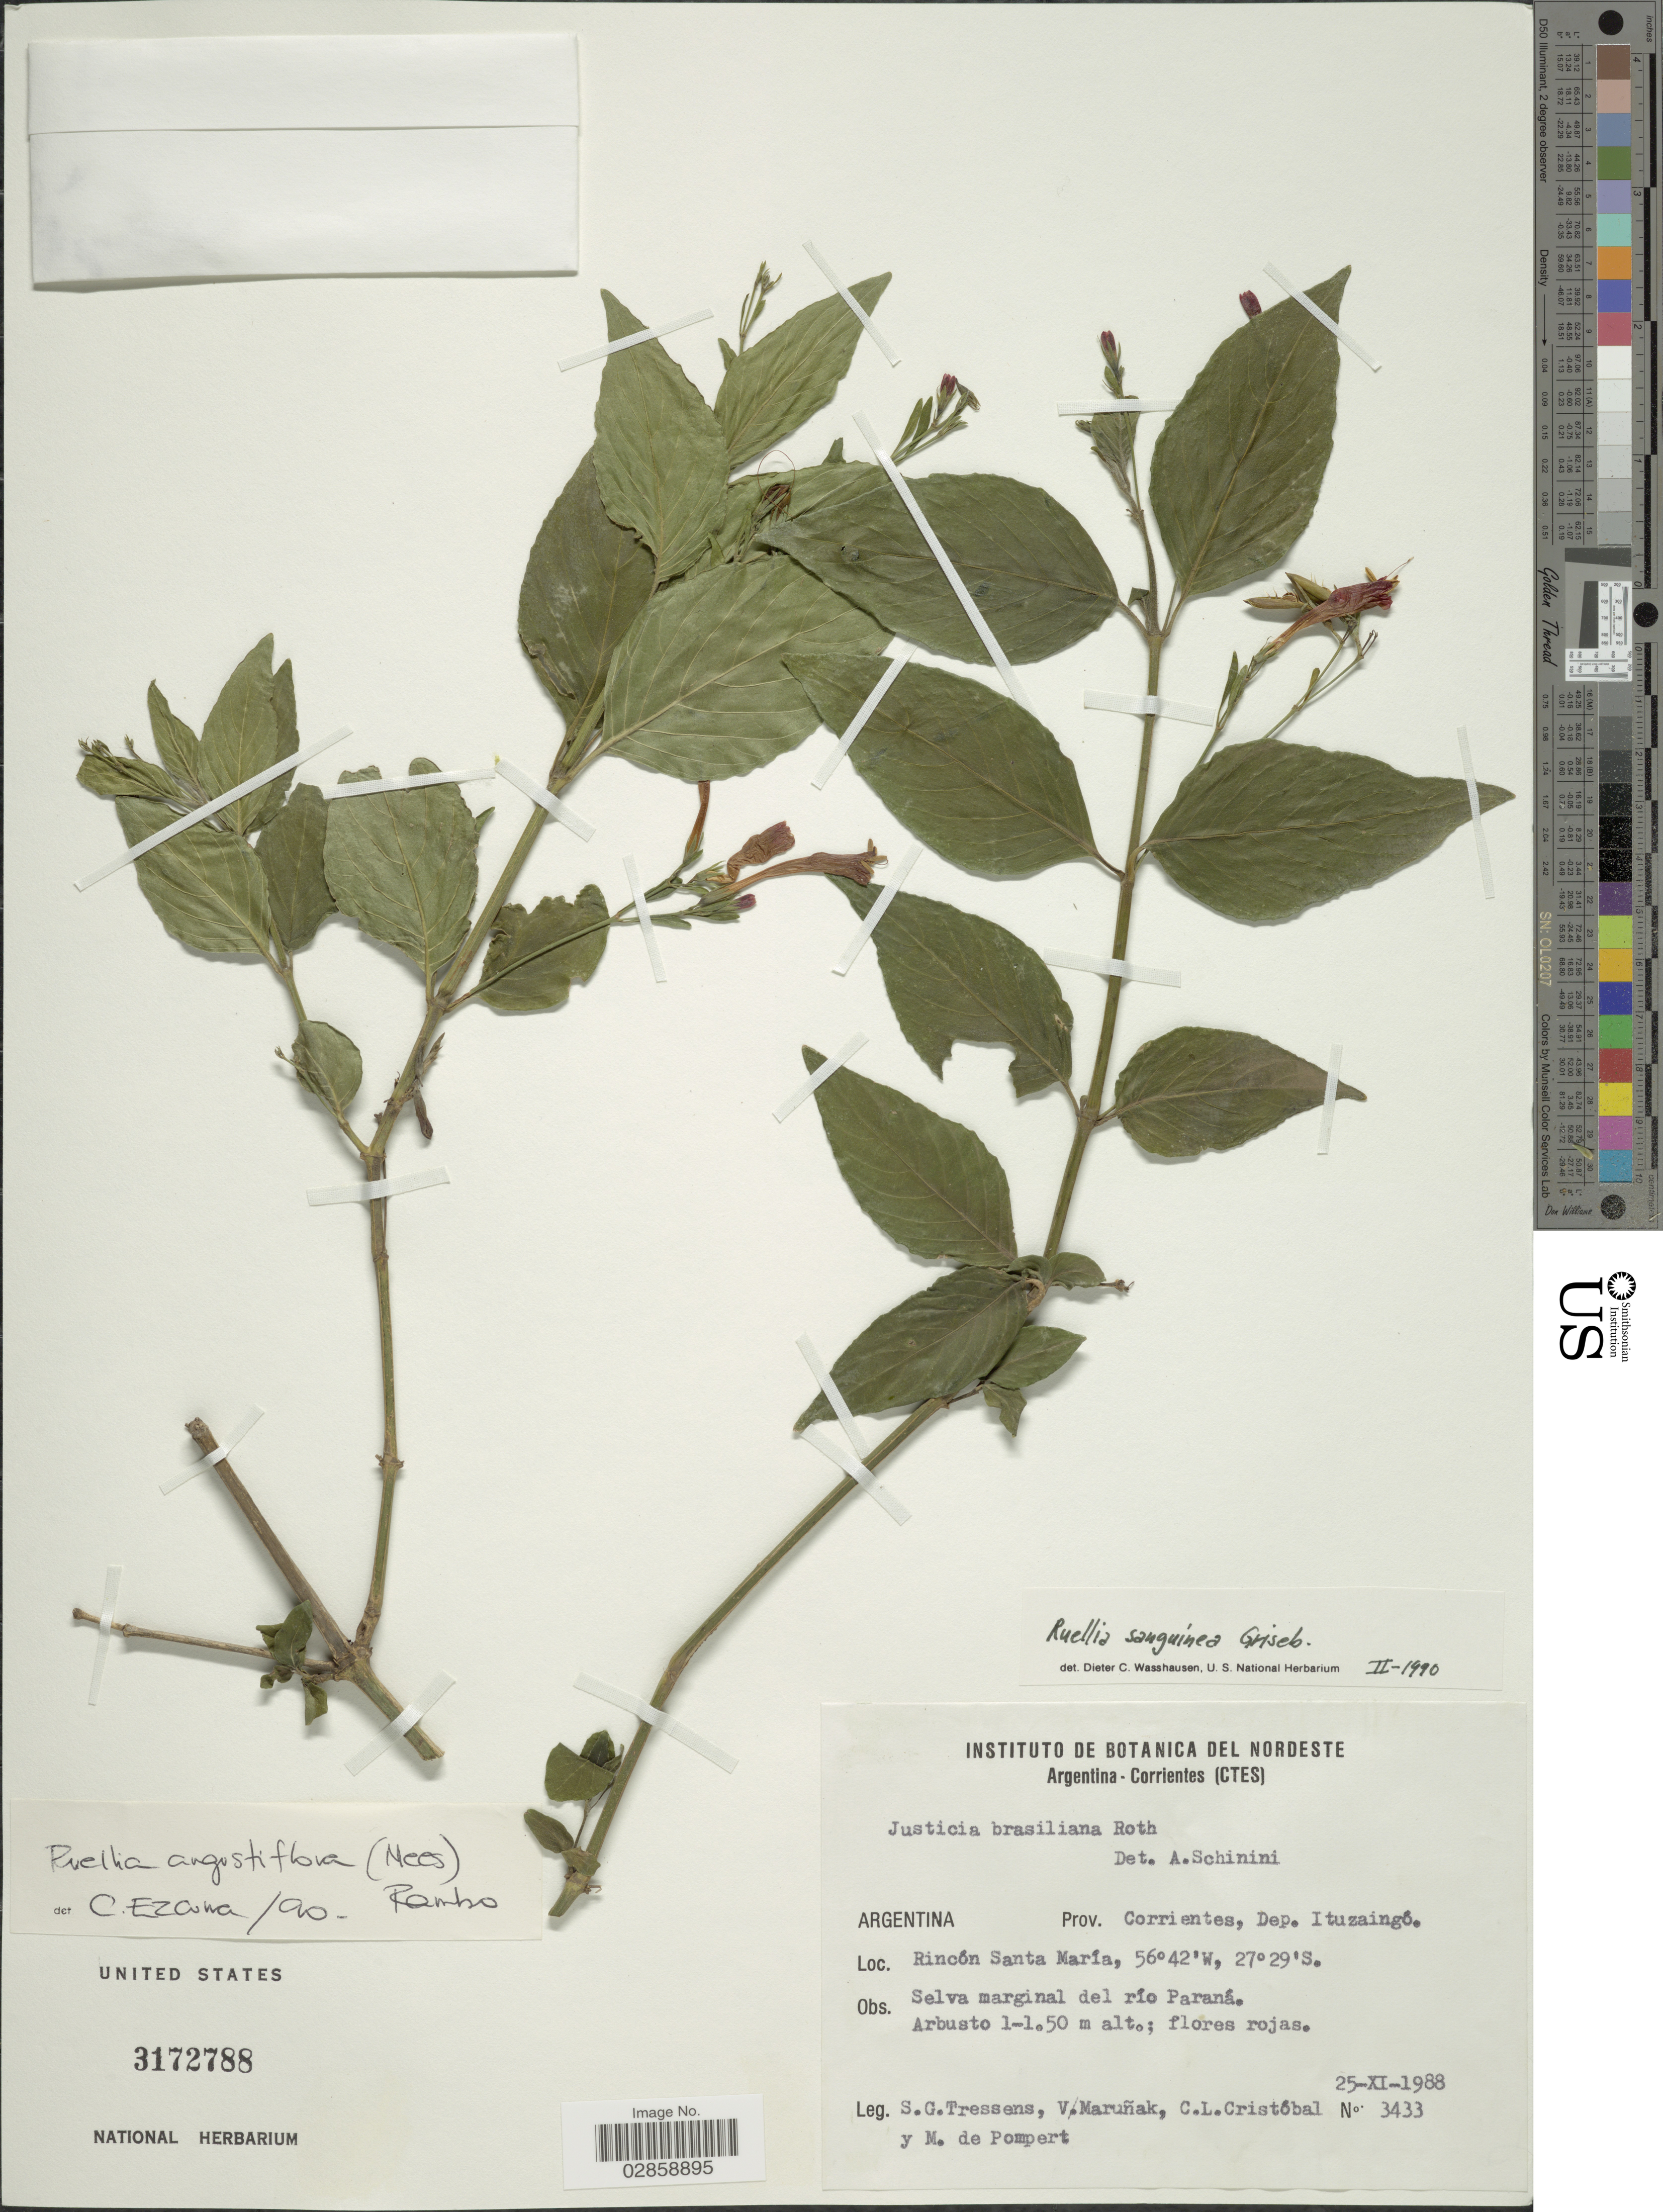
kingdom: Plantae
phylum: Tracheophyta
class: Magnoliopsida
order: Lamiales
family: Acanthaceae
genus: Ruellia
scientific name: Ruellia angustiflora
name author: (Nees) Lindau ex Rambo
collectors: S. Tressens, V. Maruñak, C. L. Cristóbal & M. de Pompert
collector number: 3433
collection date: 1988-11-25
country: Argentina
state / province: Corrientes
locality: Dep. Ituzaingó. Rincón Santa María. Selva marginal del río Paraná.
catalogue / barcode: US 3172788